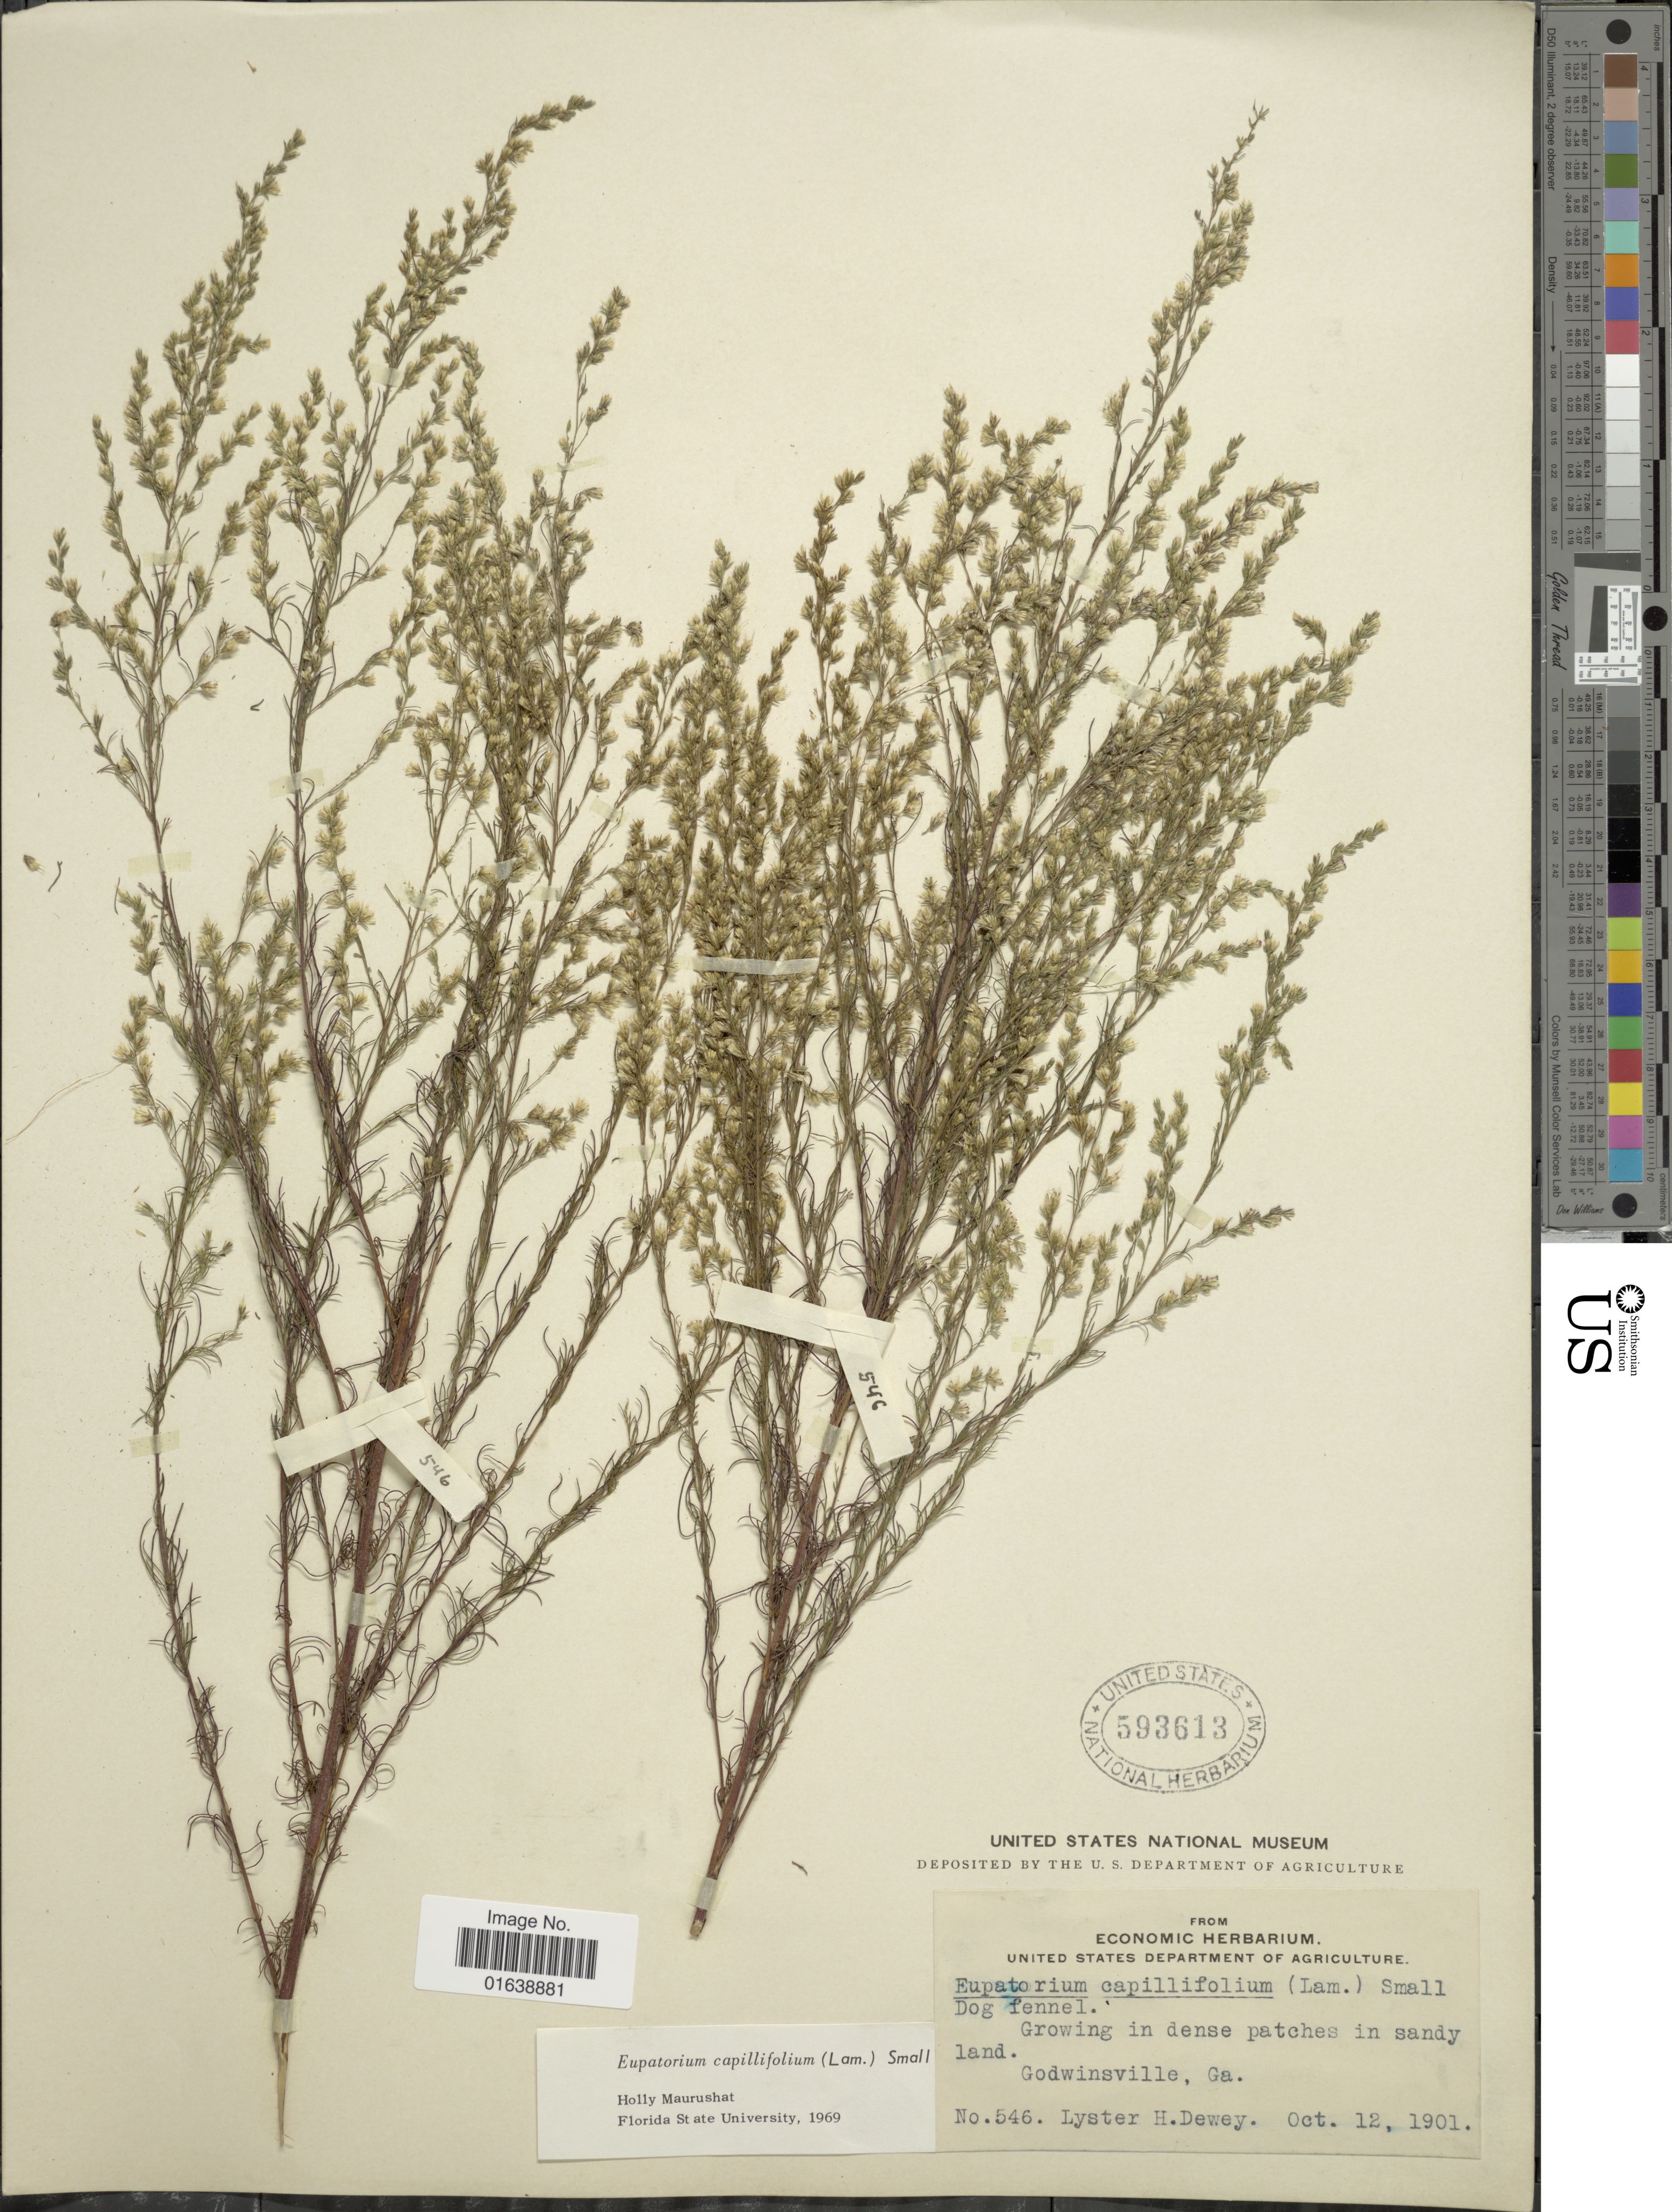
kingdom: Plantae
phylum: Tracheophyta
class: Magnoliopsida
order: Asterales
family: Asteraceae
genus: Eupatorium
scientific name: Eupatorium capillifolium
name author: (Lam.) Small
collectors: L. H. Dewey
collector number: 546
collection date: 1901-10-12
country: United States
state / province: Georgia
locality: Growing in dense patches in sandy land. Godwinsville, Ga.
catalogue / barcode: US 593613